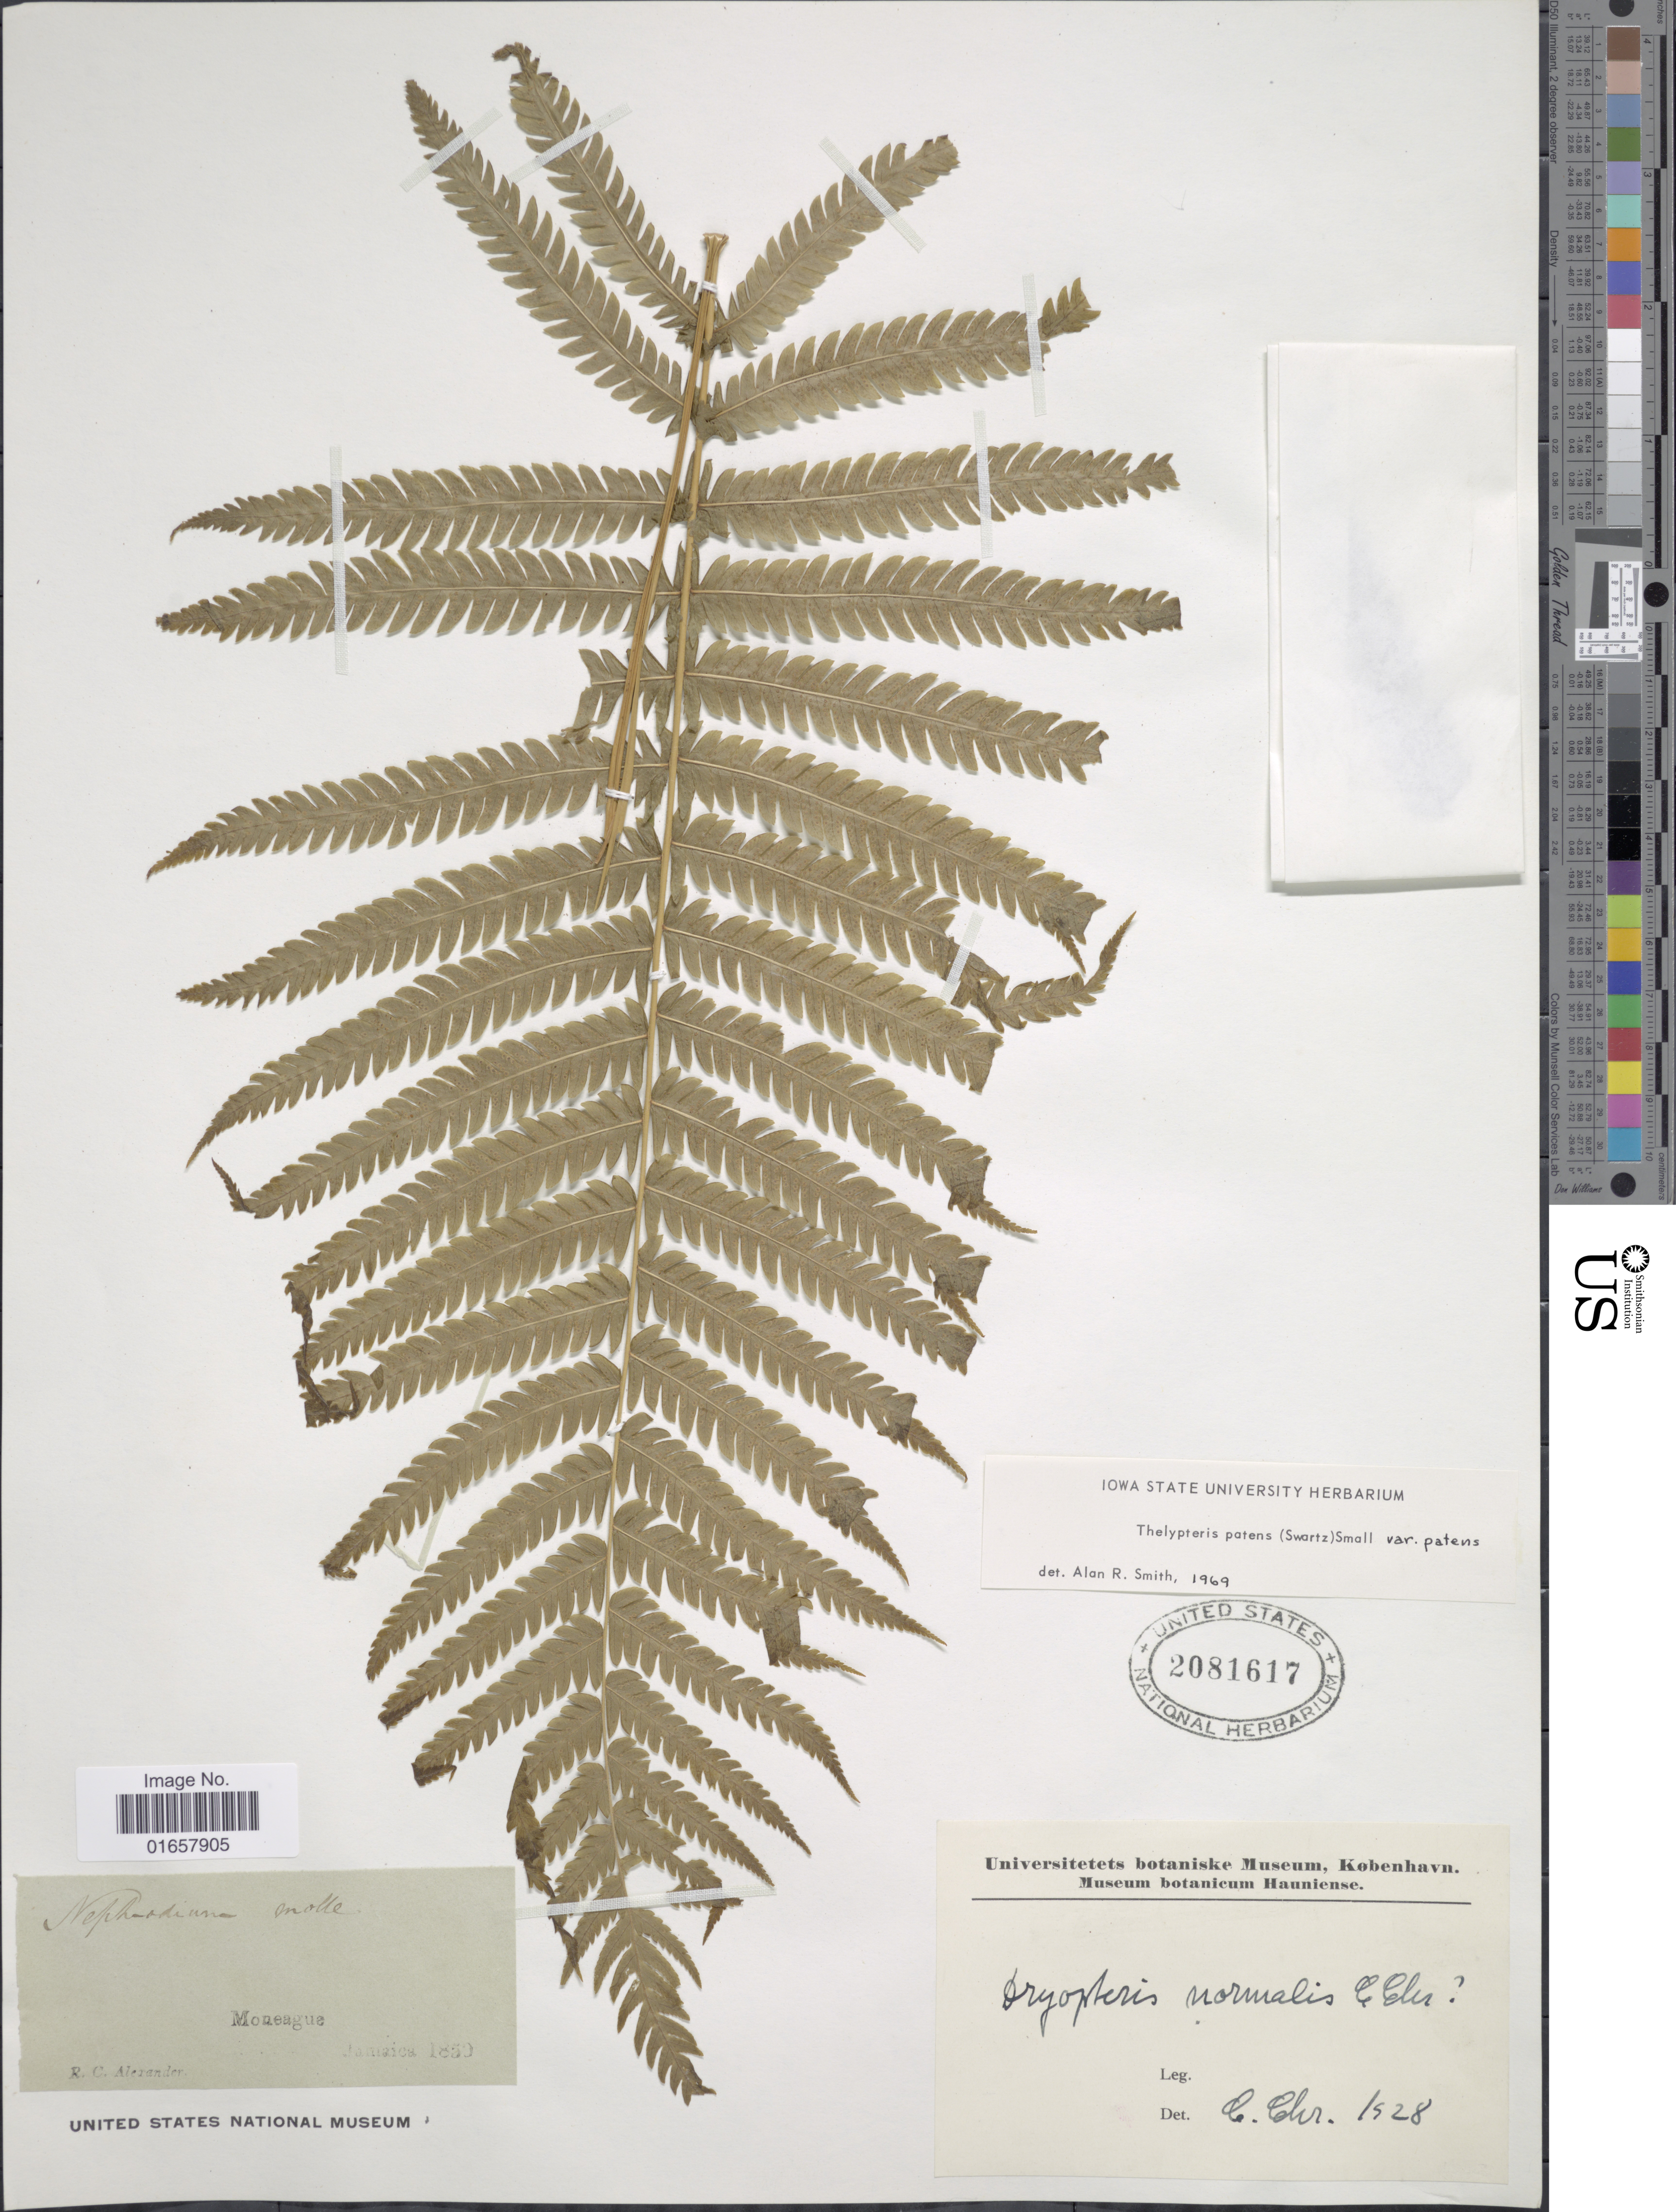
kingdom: Plantae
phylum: Tracheophyta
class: Polypodiopsida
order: Polypodiales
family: Thelypteridaceae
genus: Christella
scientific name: Christella patens var. patens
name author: (Sw.) Holttum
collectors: R. C. Alexander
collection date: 1859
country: Jamaica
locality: Jamaica, Moneague.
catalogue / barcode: US 2081617